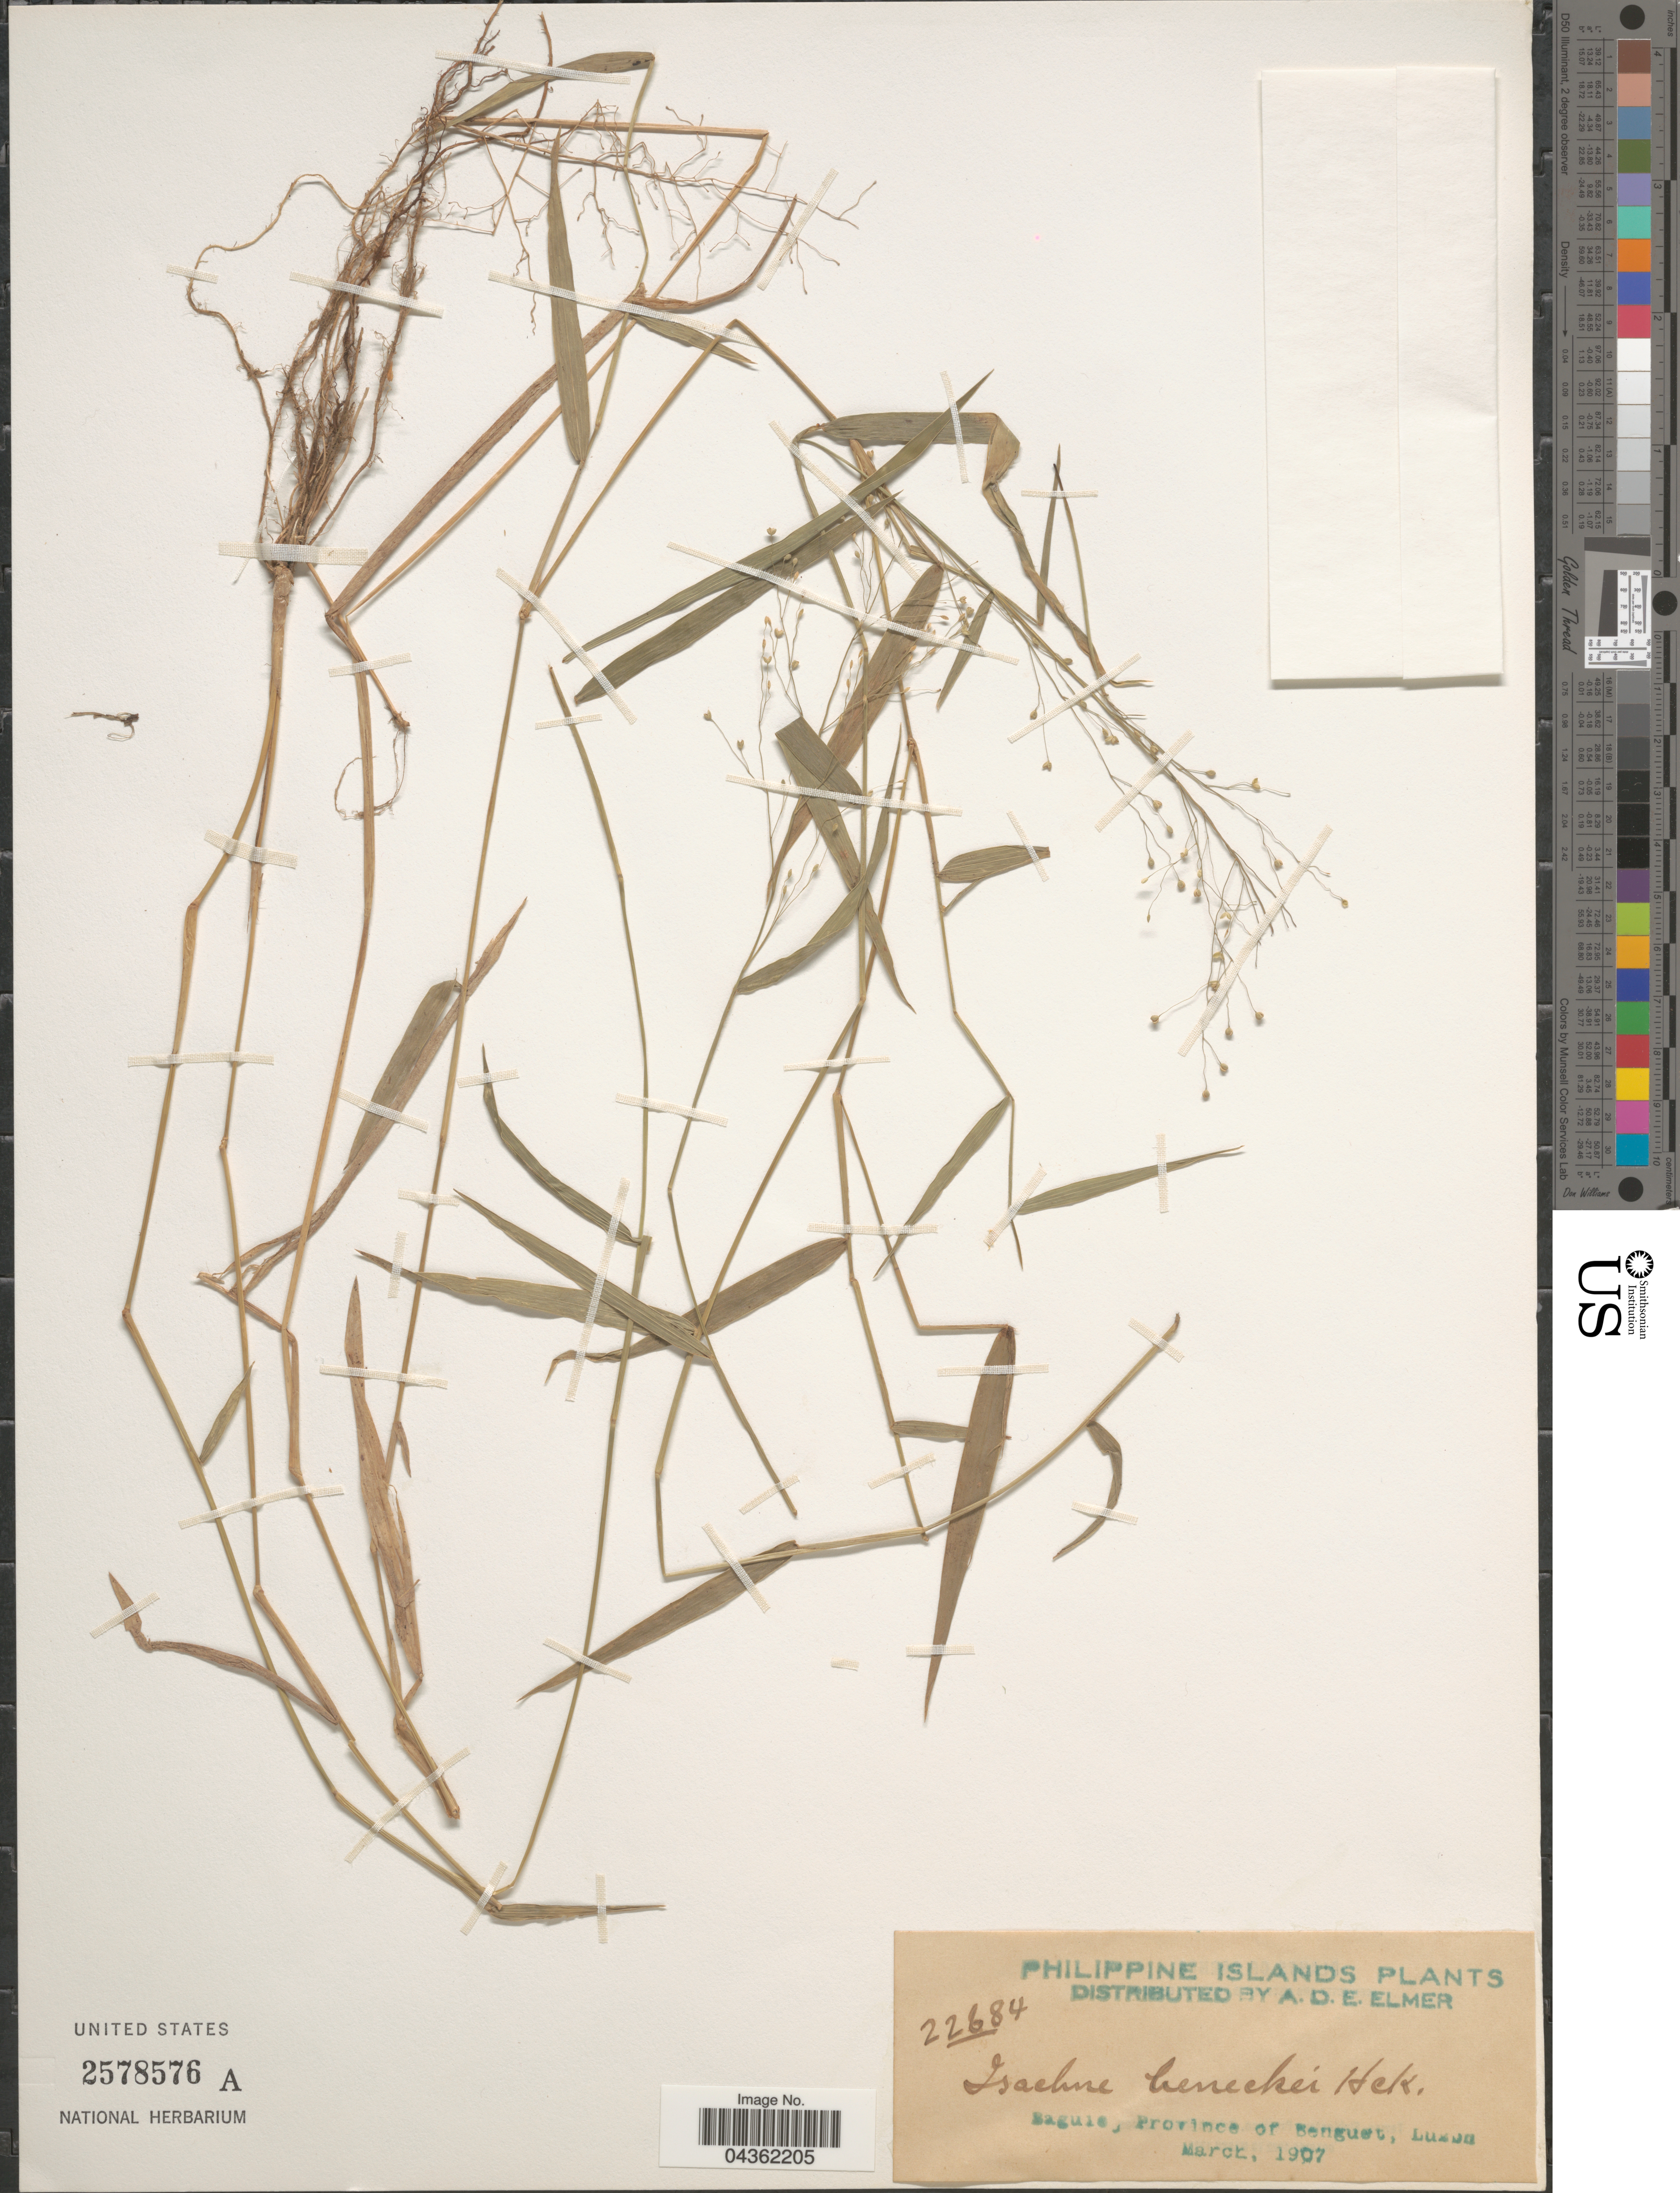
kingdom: Plantae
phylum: Tracheophyta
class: Liliopsida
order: Poales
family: Poaceae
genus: Isachne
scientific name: Isachne clarkei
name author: Hook. f.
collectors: A. D. E. Elmer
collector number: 22684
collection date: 1907-03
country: Philippines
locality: Philippine Islands. Baguio, Province of Benguet, Luzon.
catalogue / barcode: US 2578576A